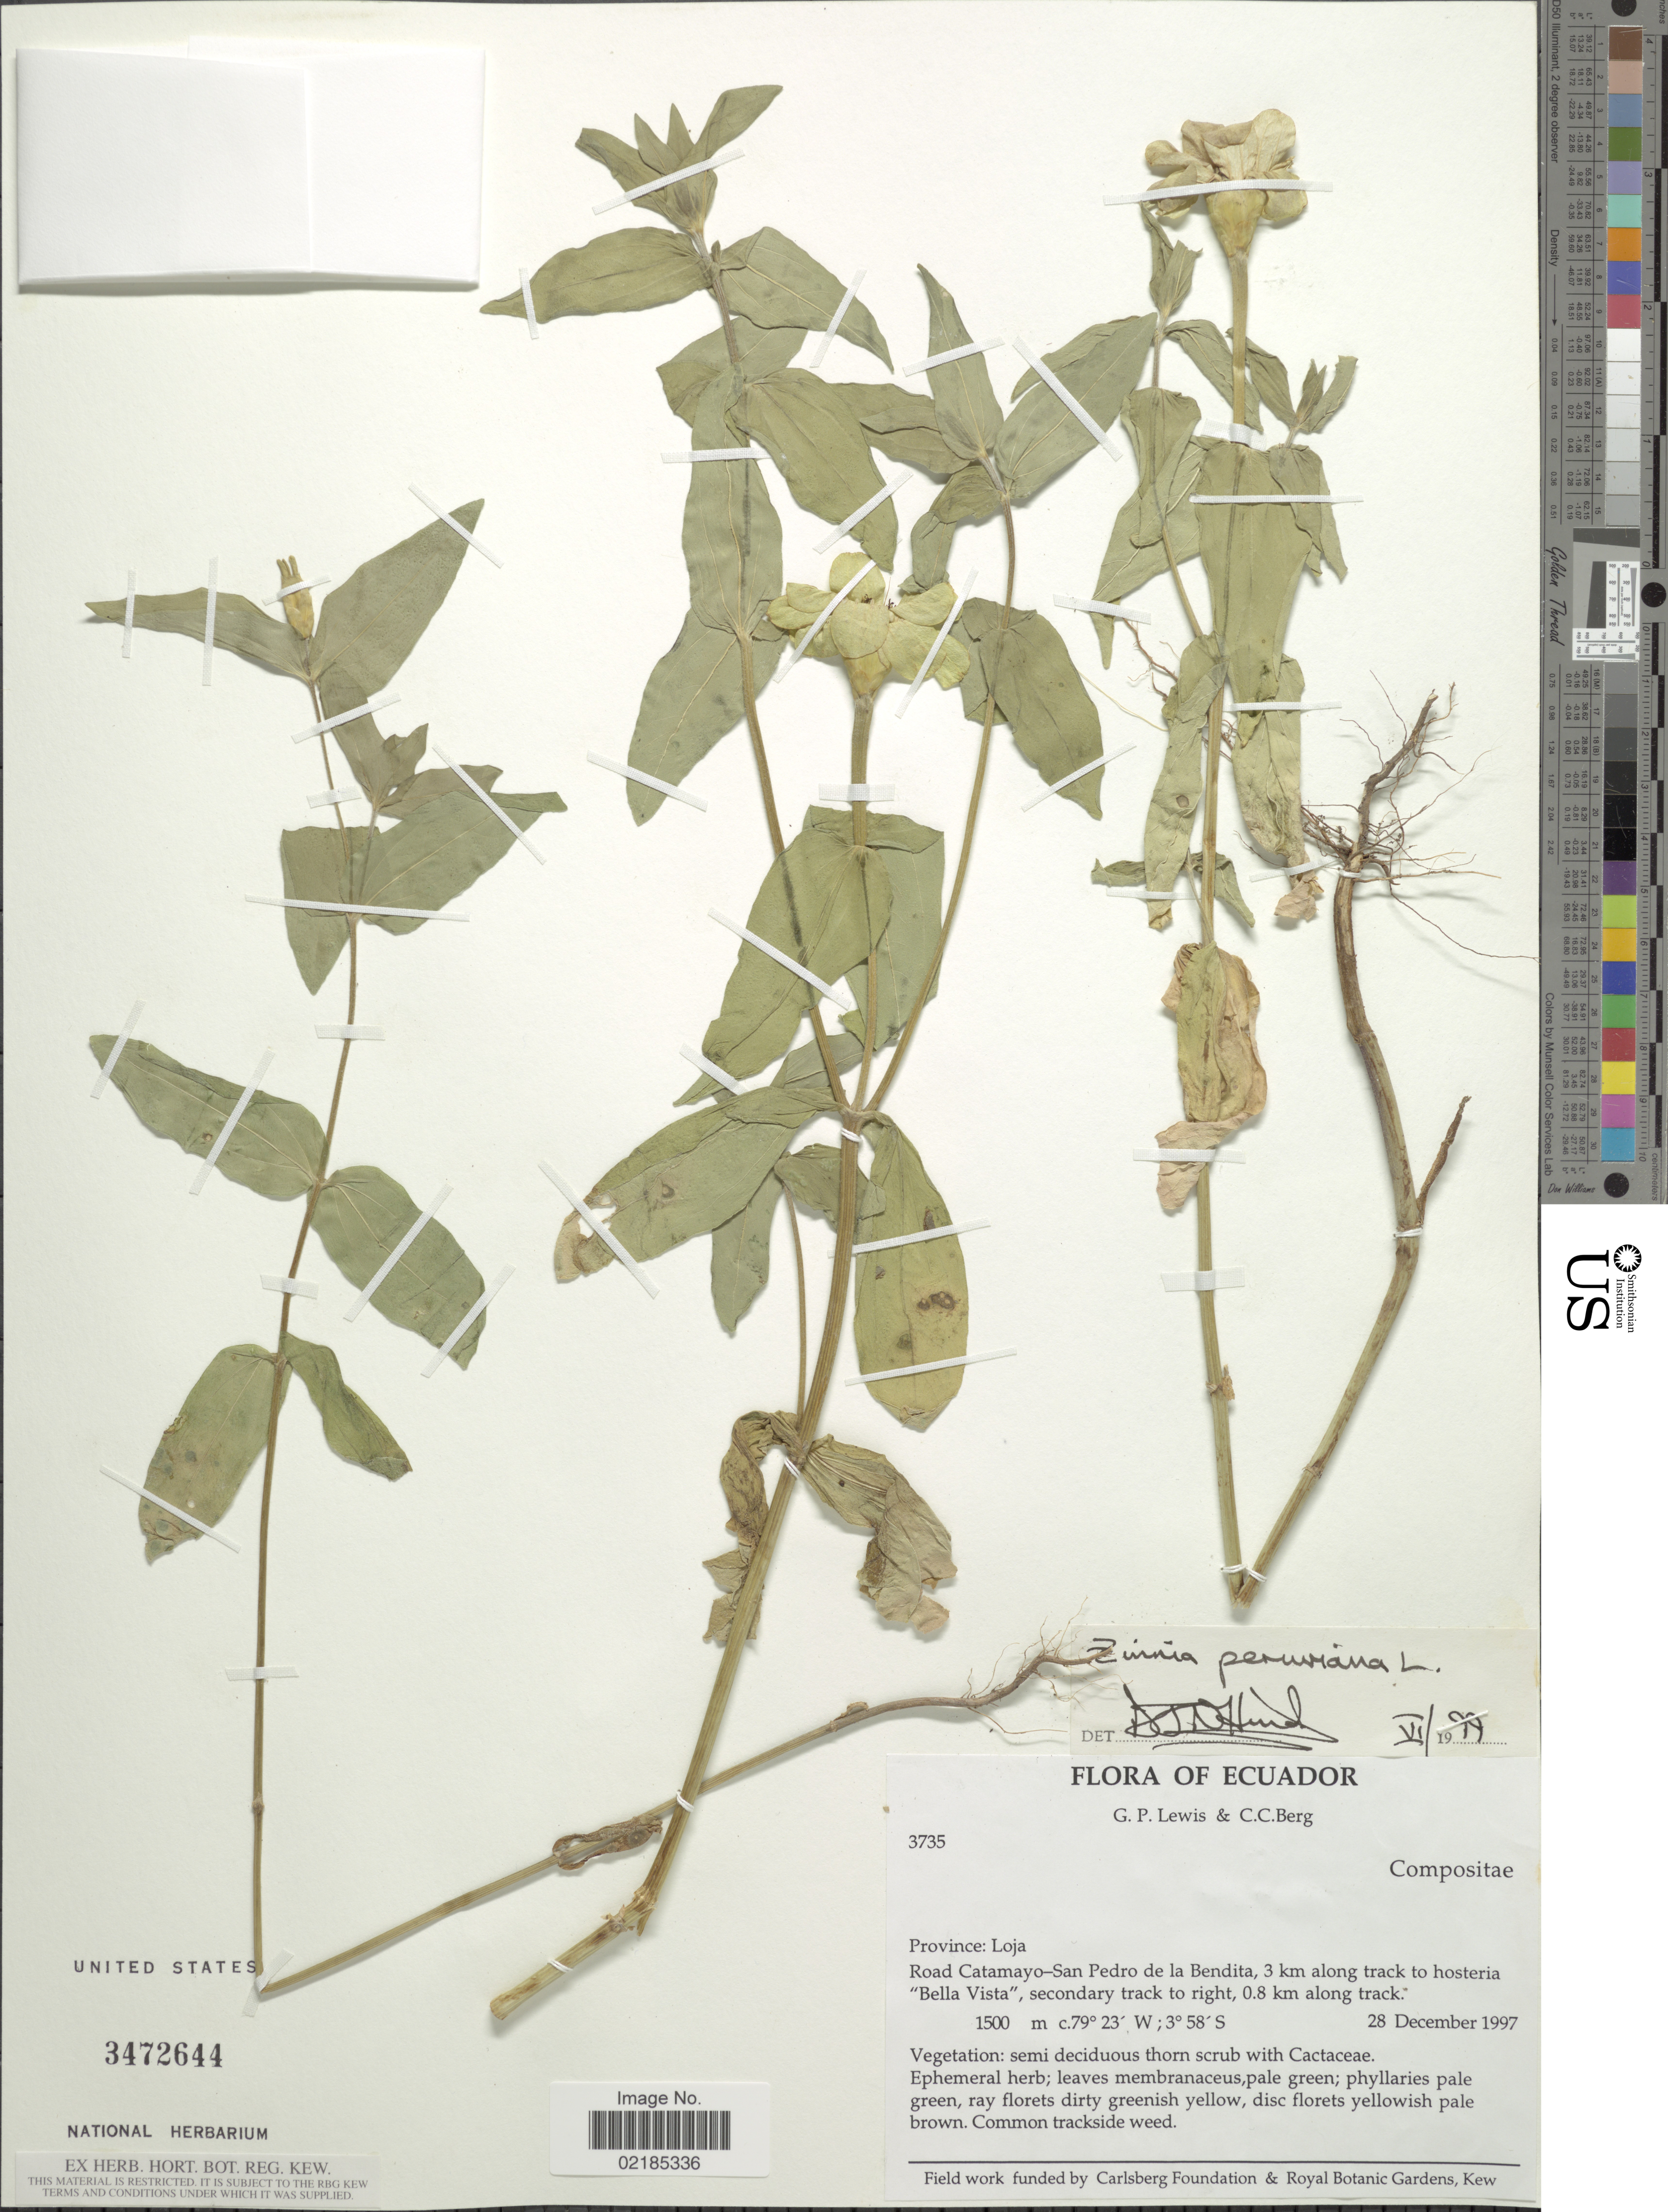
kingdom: Plantae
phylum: Tracheophyta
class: Magnoliopsida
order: Asterales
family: Asteraceae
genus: Zinnia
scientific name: Zinnia multiflora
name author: L.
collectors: G. P. Lewis & C. C. Berg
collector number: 3735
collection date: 1997-12-28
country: Ecuador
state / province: Loja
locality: Road Catamayo-San Pedro de la Bendita, 3 km along track to hosteria "Bella Vista", secondary track to right, 0.8 km along track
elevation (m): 1500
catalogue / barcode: US 3472644